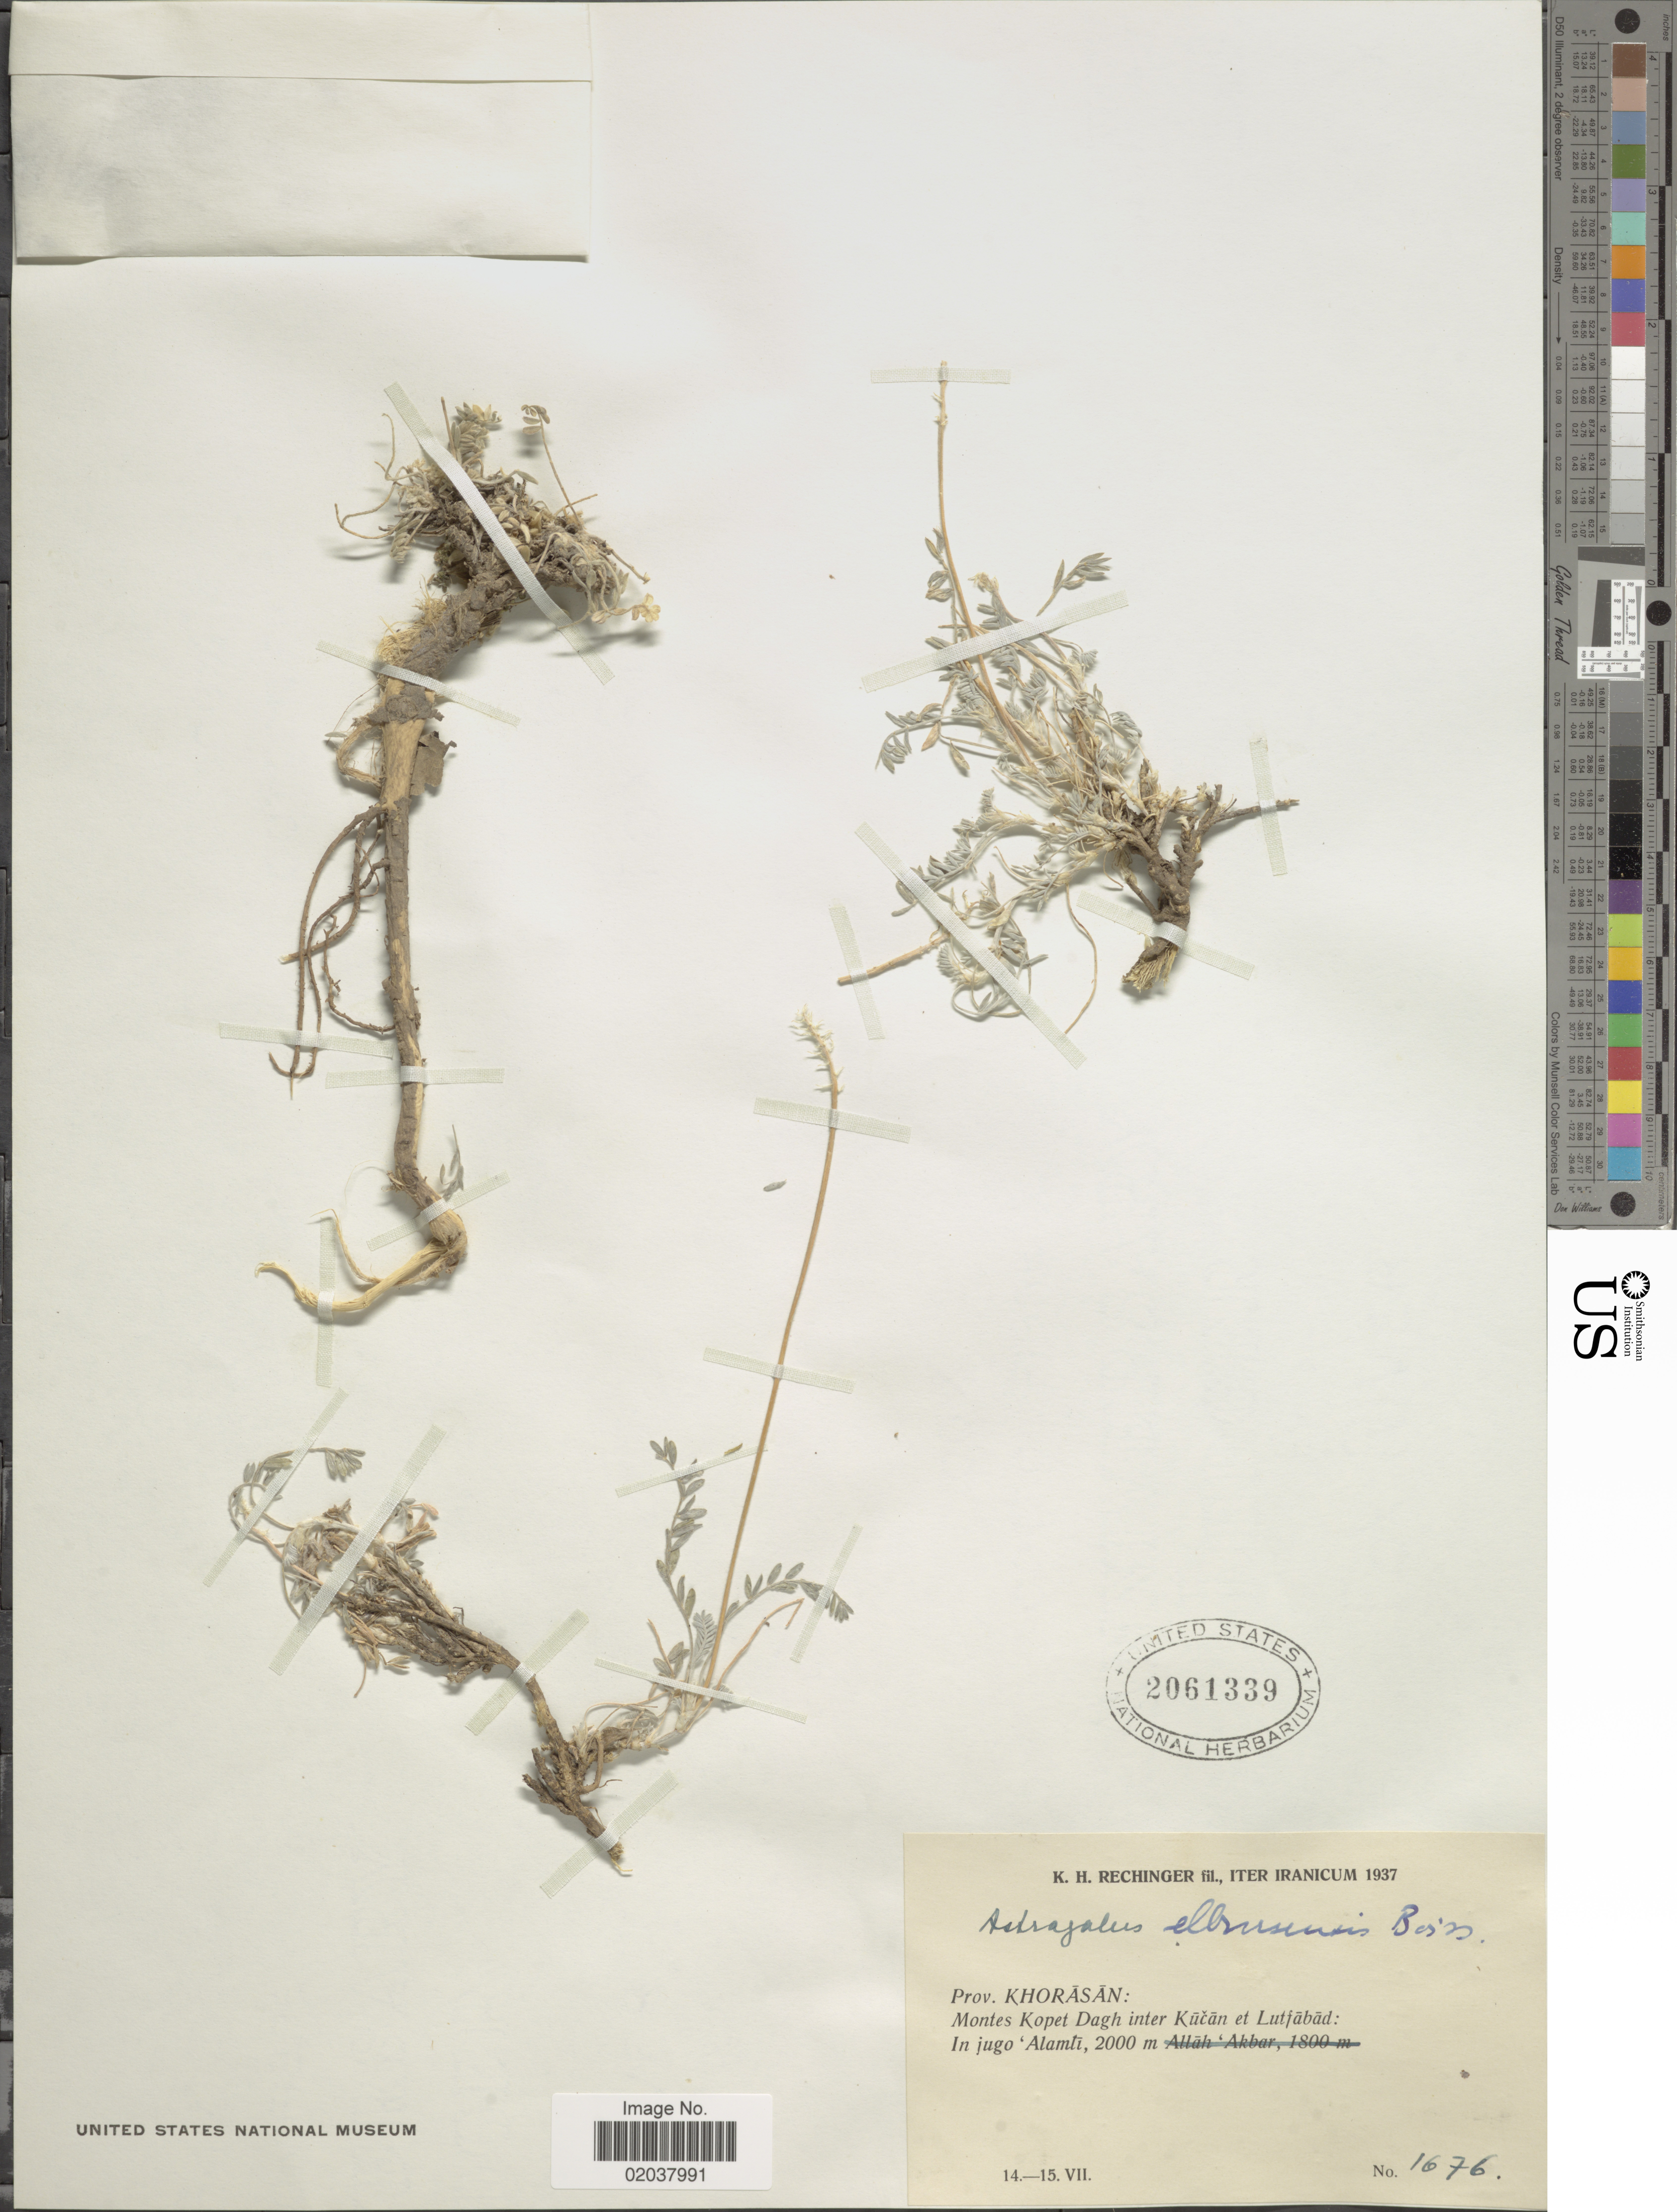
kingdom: Plantae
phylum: Tracheophyta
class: Magnoliopsida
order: Fabales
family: Fabaceae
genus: Astragalus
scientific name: Astragalus elbrusensis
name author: Boiss.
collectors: K. H. Rechinger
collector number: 1676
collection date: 1937-07-14/1937-07-15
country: Iran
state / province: Khorasan [obsolete]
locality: Iter Iranicum. Prov. Khorásán: Montes Kopet Dagh inter Kücán et Lutfábád: In jugo 'Alamti'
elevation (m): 2000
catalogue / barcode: US 2061339